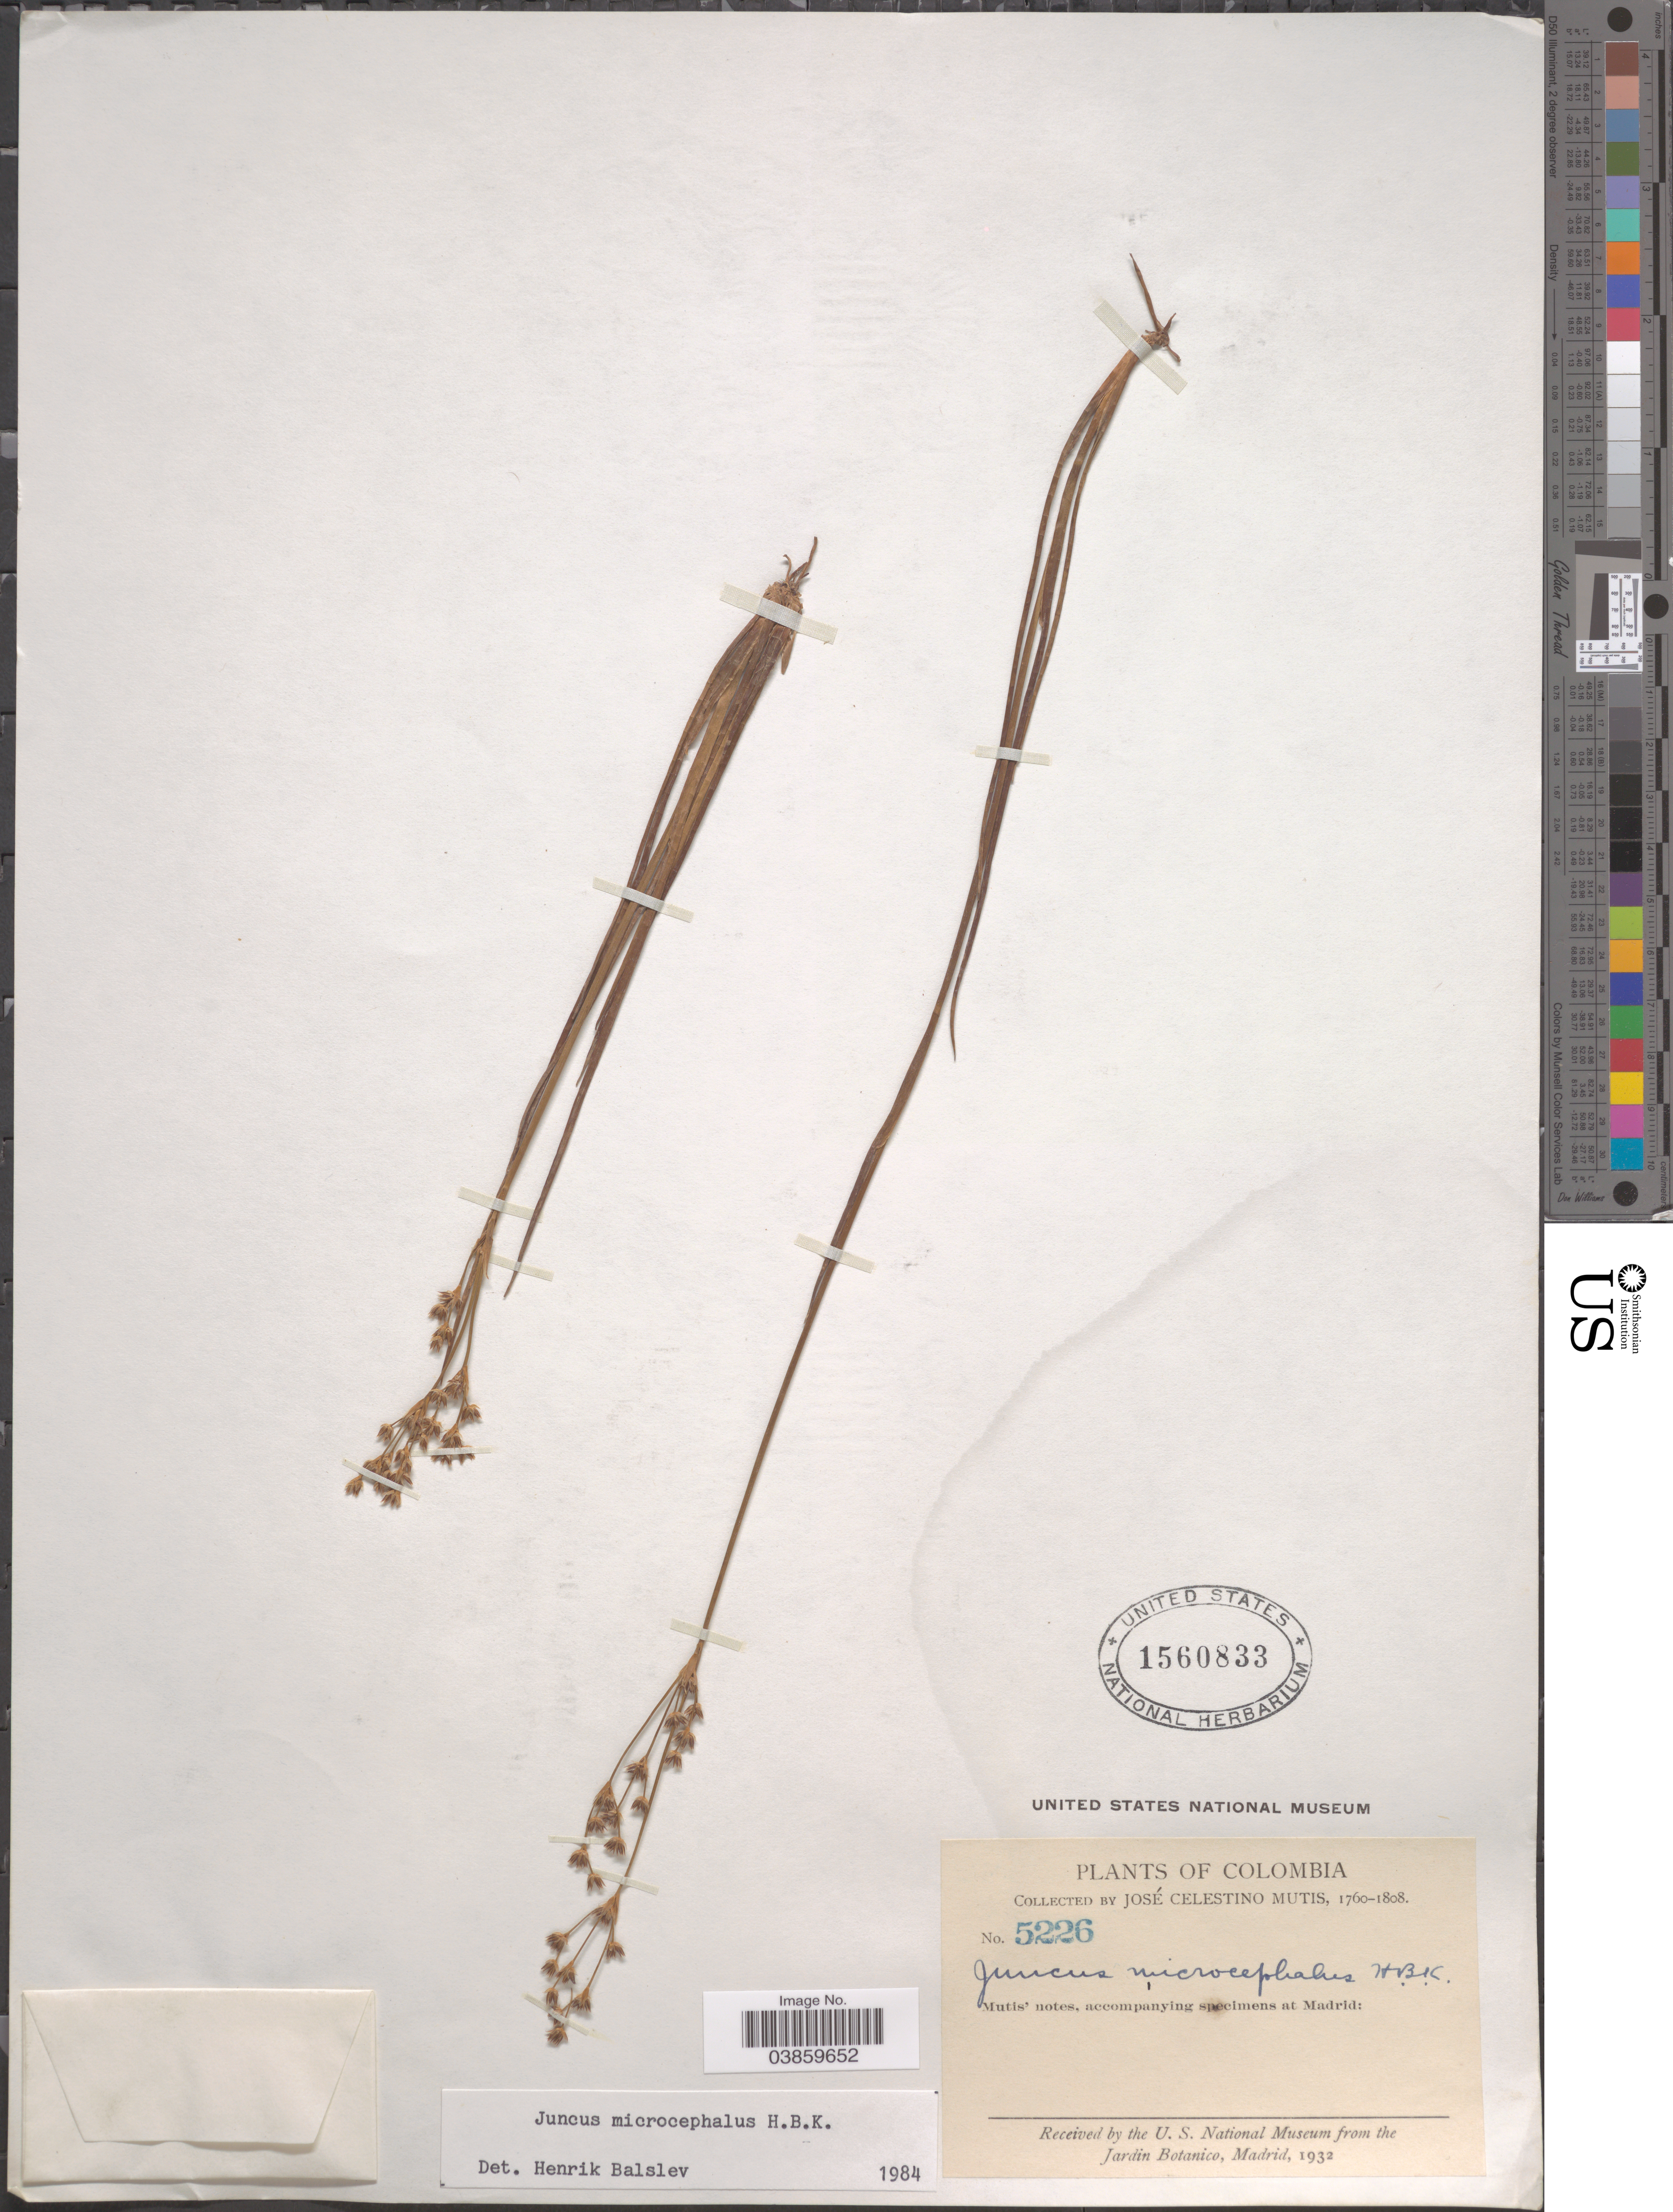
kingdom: Plantae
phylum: Tracheophyta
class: Liliopsida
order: Poales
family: Juncaceae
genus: Juncus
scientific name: Juncus microcephalus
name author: Kunth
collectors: J. C. B. Mutis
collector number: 5226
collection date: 1760/1808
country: Colombia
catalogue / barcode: US 1560833